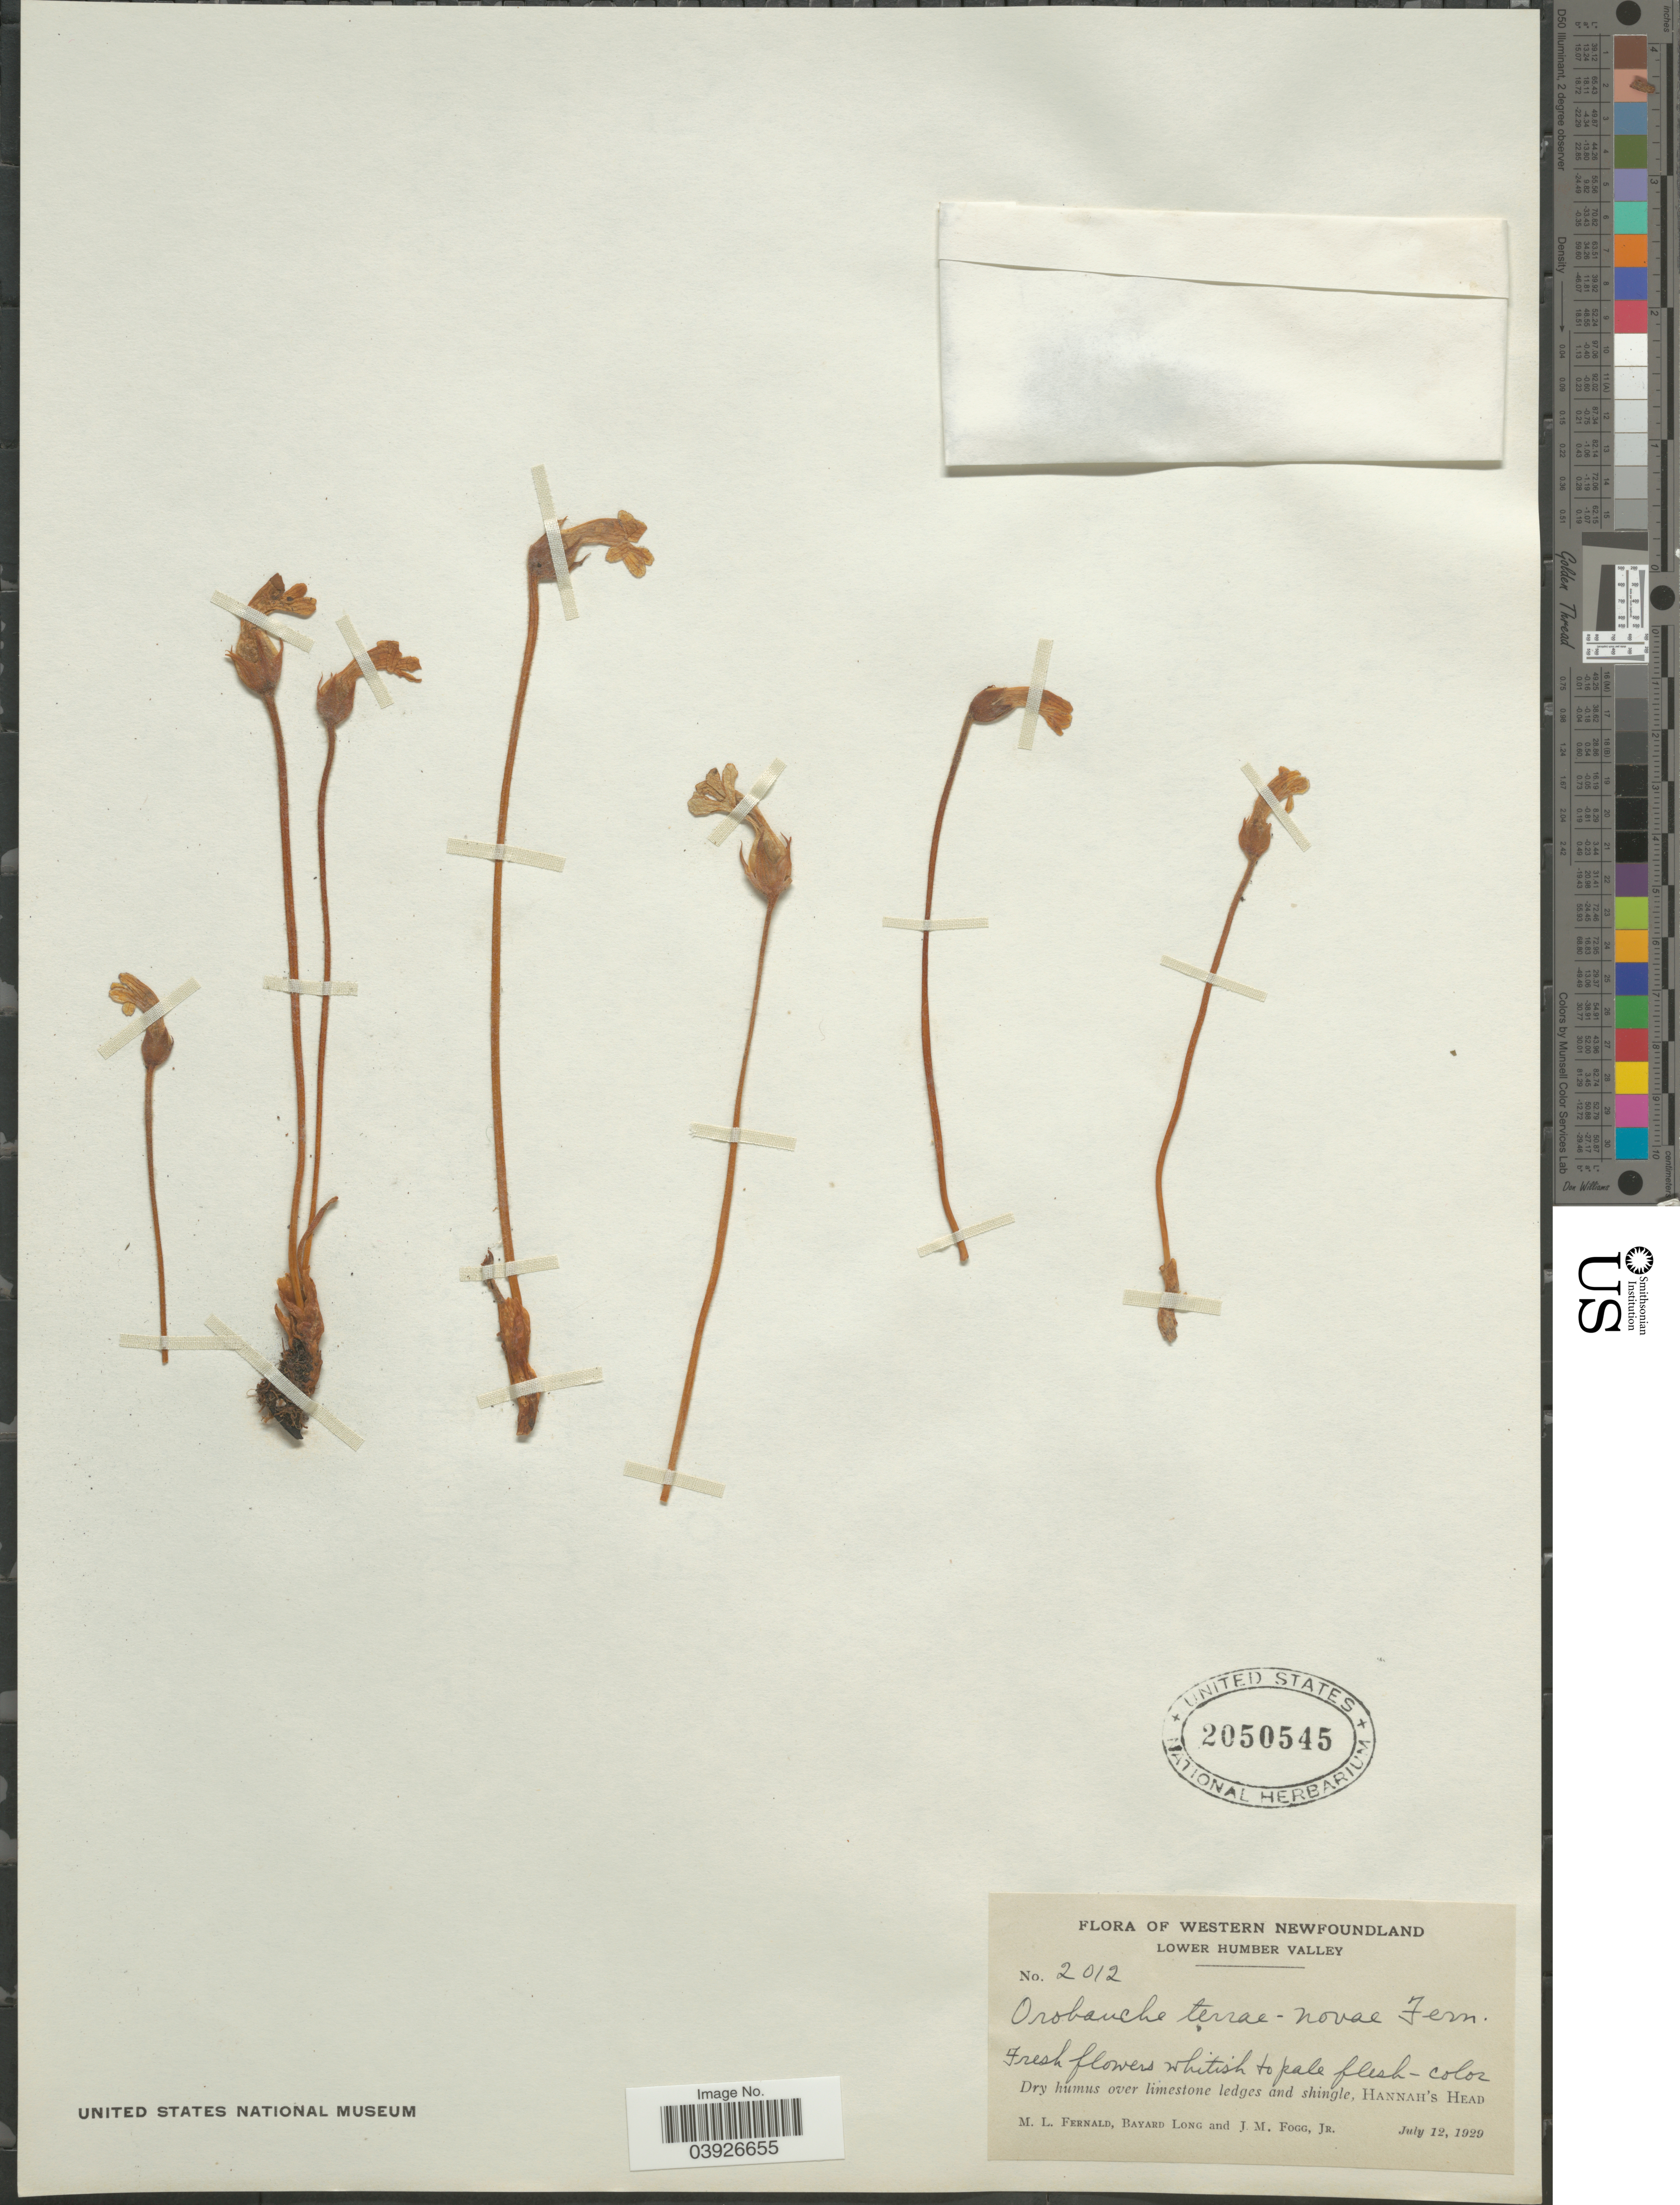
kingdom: Plantae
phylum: Tracheophyta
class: Magnoliopsida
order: Lamiales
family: Orobanchaceae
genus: Orobanche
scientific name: Orobanche terrae-novae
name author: Fernald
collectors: M. L. Fernald, B. Long & J. Fogg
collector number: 2012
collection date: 1929-07-12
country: Canada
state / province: Newfoundland and Labrador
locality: Western Newfoundland. Lower Humber Valley. Hannah's Head.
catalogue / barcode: US 2050545